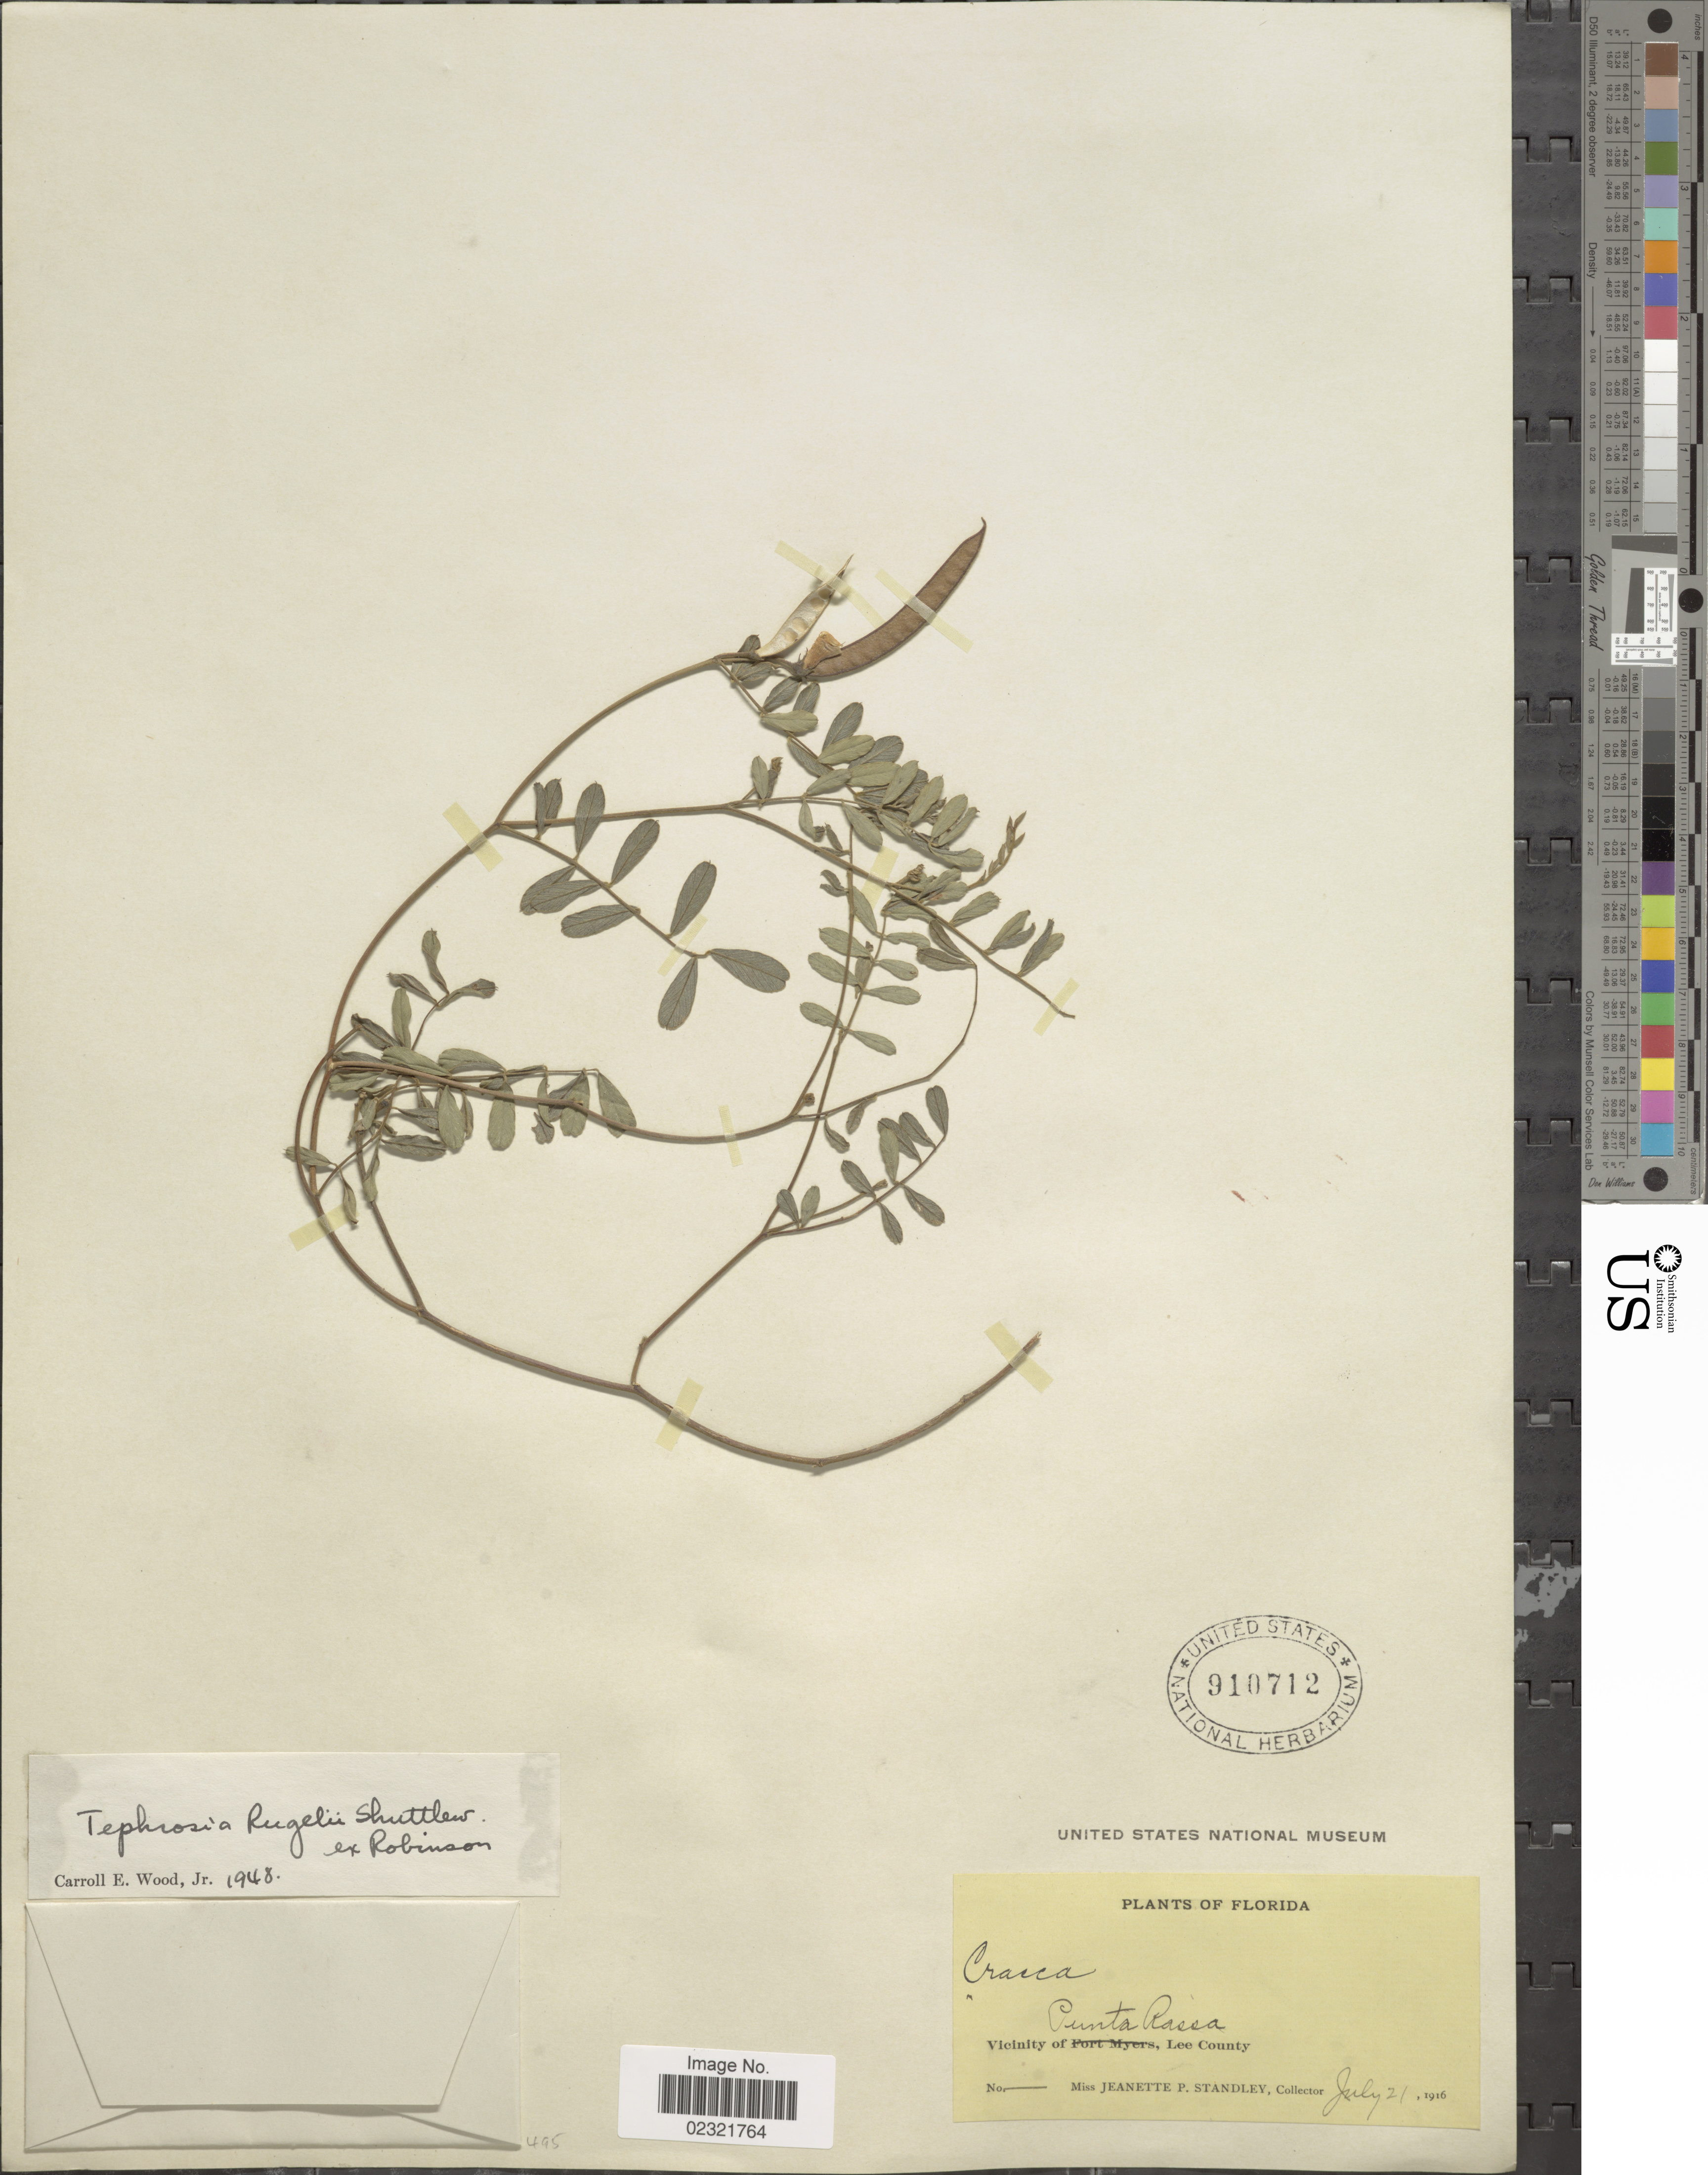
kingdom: Plantae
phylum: Tracheophyta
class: Magnoliopsida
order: Fabales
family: Fabaceae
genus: Tephrosia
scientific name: Tephrosia rugelii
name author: Shuttlew.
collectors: J. P. Standley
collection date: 1916-07-21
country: United States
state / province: Florida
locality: Vicinity of Punta Rassa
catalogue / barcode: US 910712